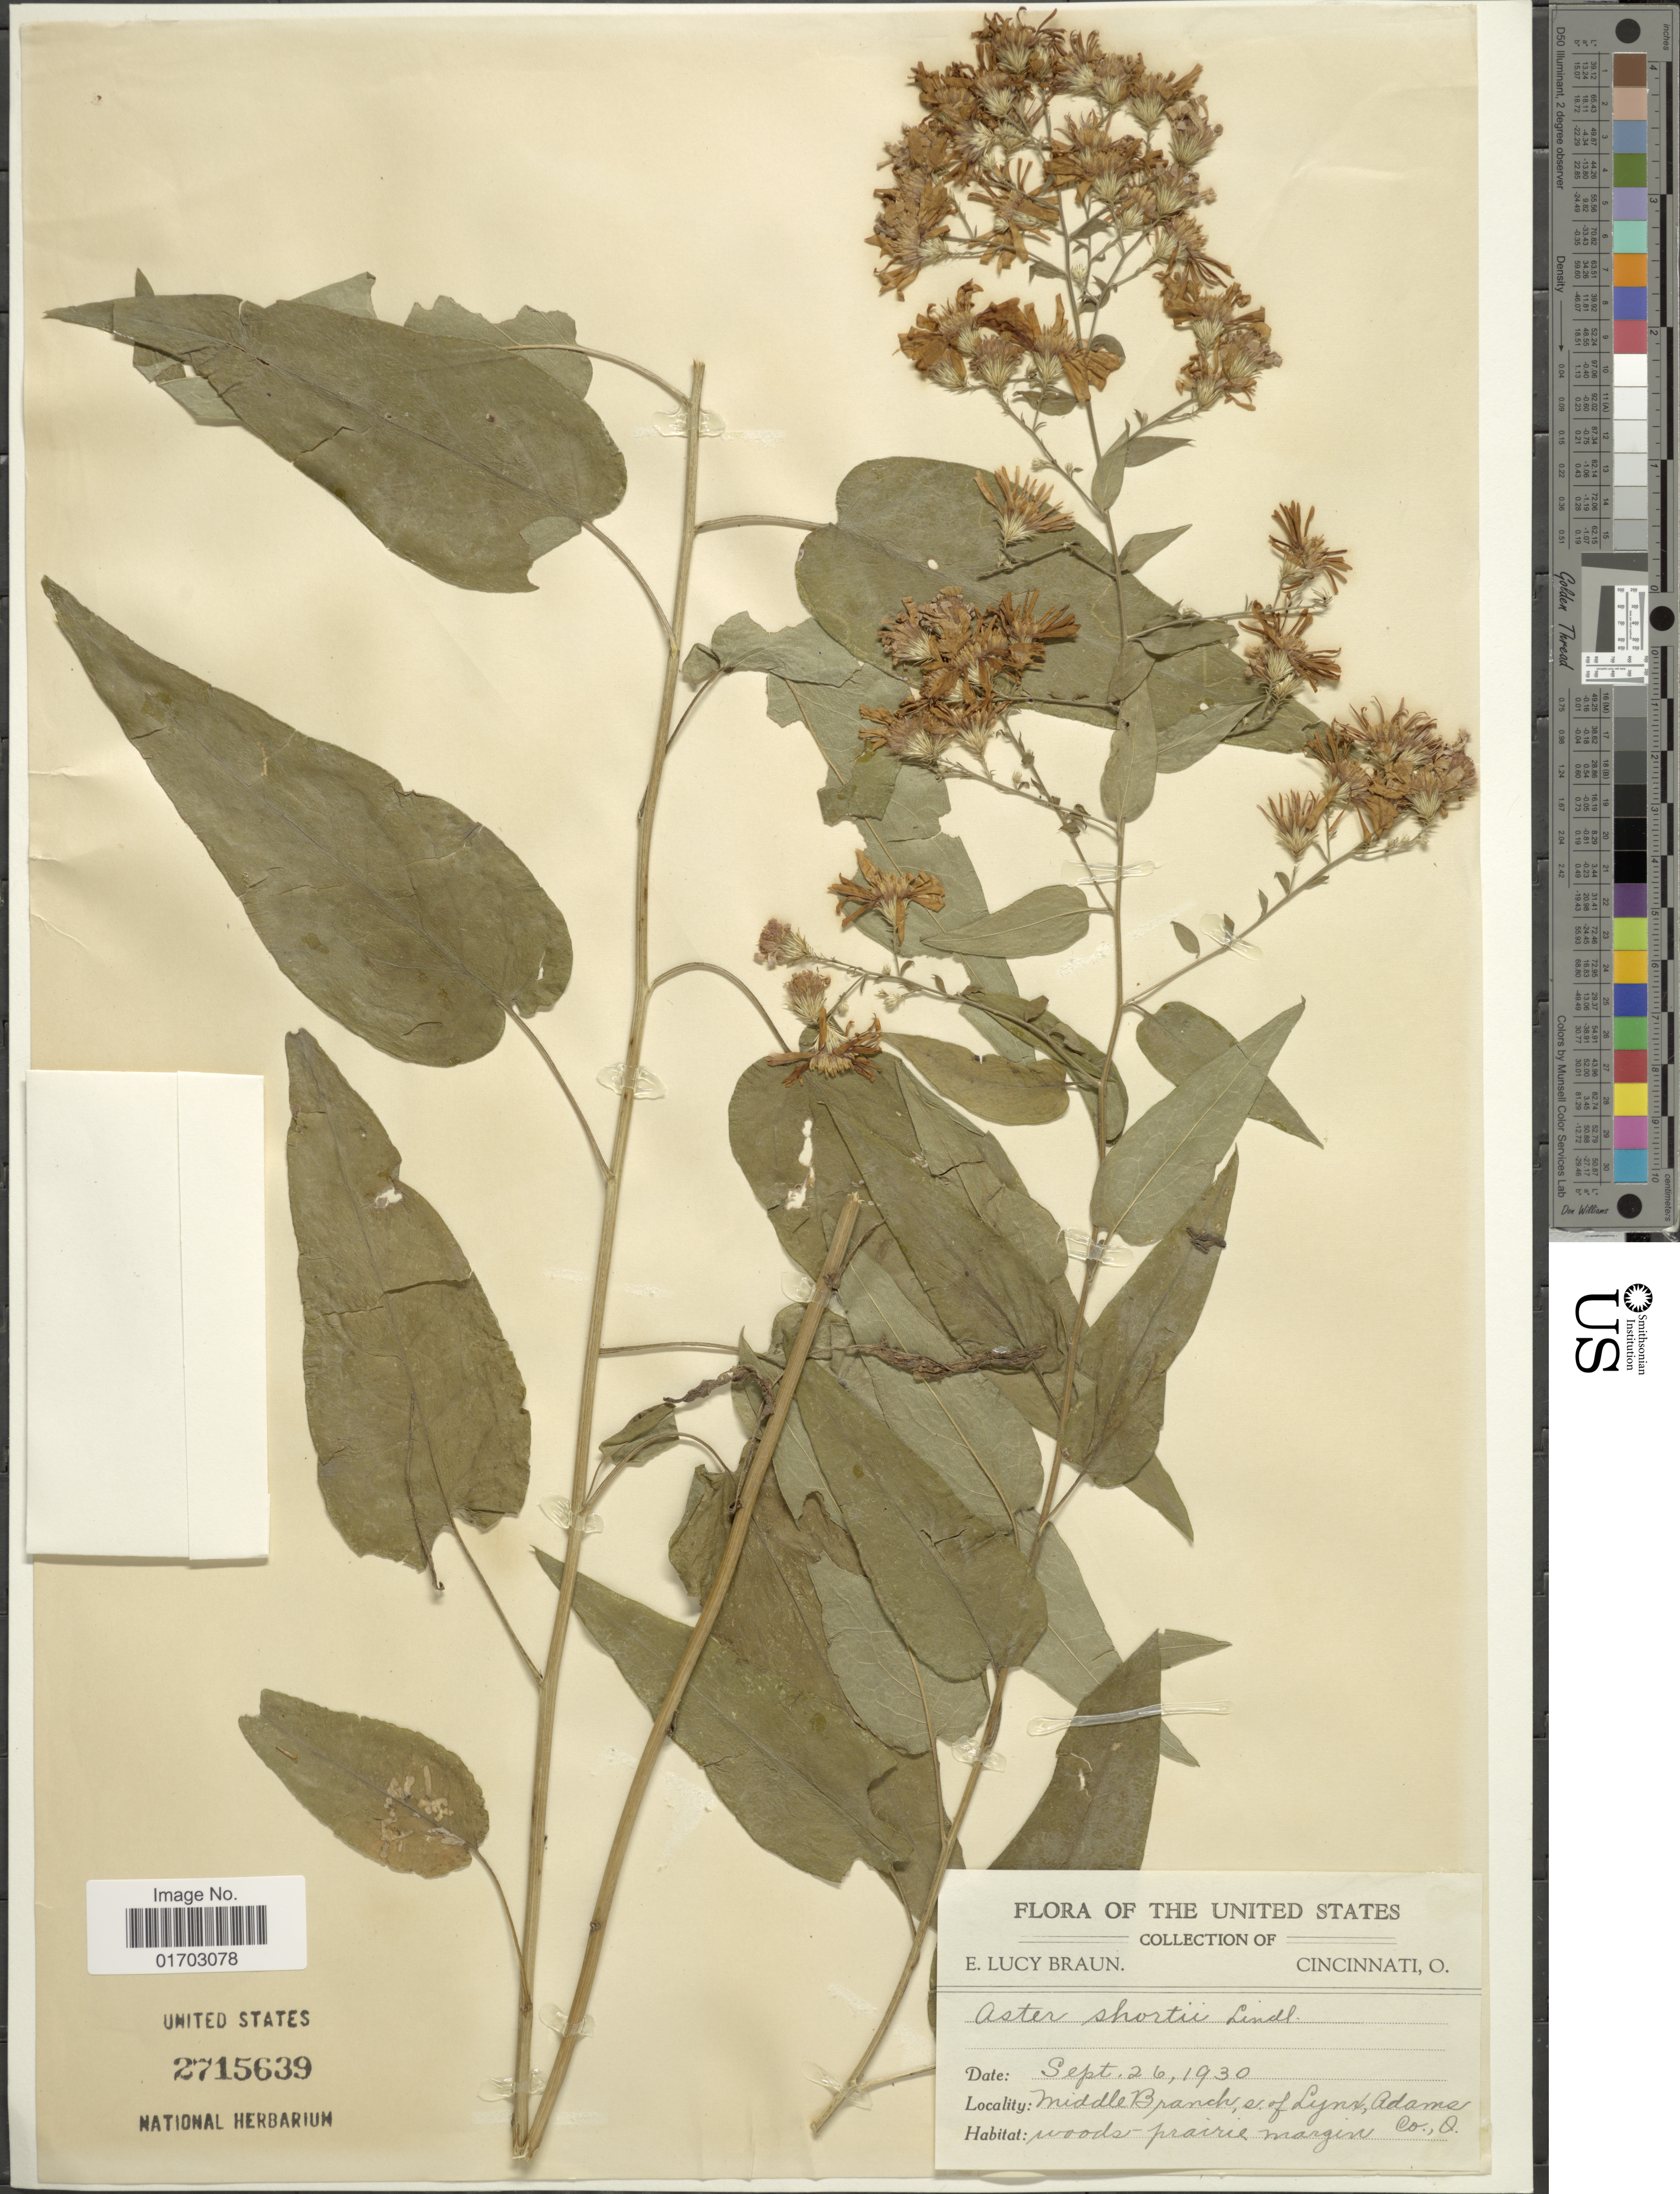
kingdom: Plantae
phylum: Tracheophyta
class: Magnoliopsida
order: Asterales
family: Asteraceae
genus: Symphyotrichum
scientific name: Symphyotrichum shortii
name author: (Lindl.) G.L. Nesom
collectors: E. L. Braun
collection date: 1930-09-26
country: United States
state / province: Ohio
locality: The United States, Middle Branch, S. of Lynx, Adams Co.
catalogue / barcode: US 2715639